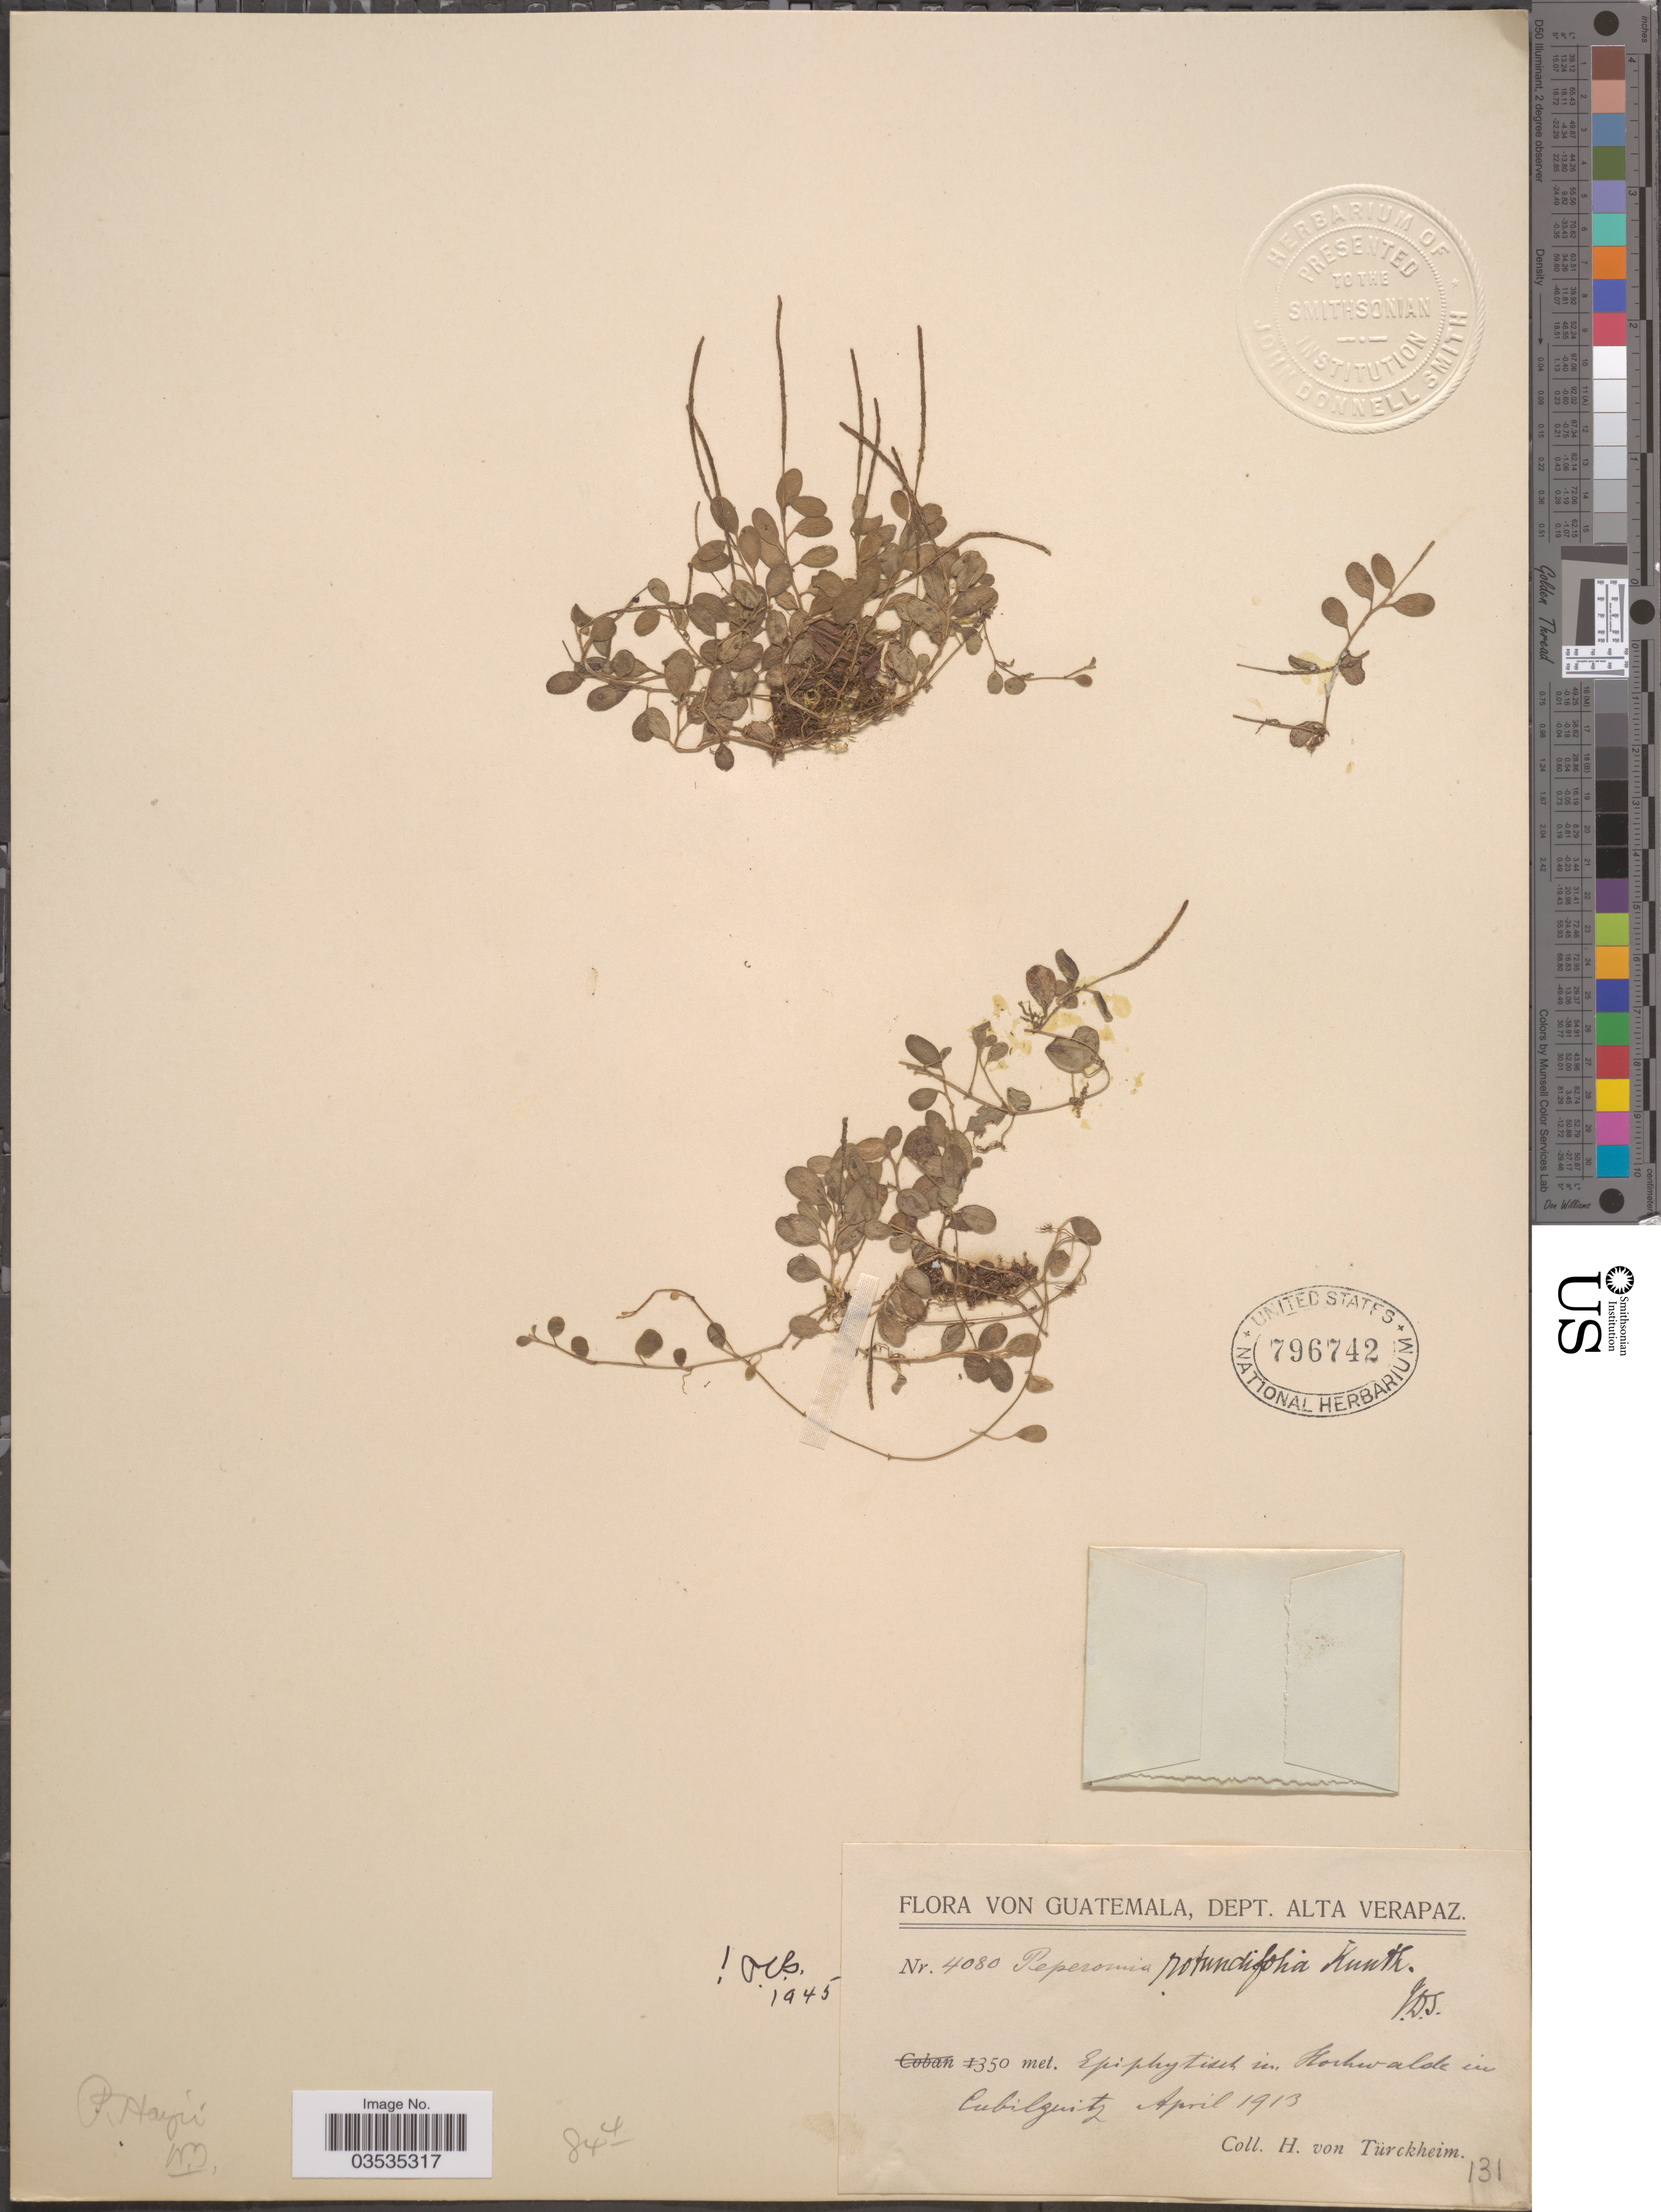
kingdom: Plantae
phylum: Tracheophyta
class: Magnoliopsida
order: Piperales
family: Piperaceae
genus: Peperomia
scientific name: Peperomia rotundifolia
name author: (L.) Kunth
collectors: H. von Türckheim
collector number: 4080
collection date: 1913-04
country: Guatemala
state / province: Alta Verapaz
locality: Dept. Alta Verapaz. Epiphytisch in Hochwalde in Cubilquitz.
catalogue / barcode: US 796742